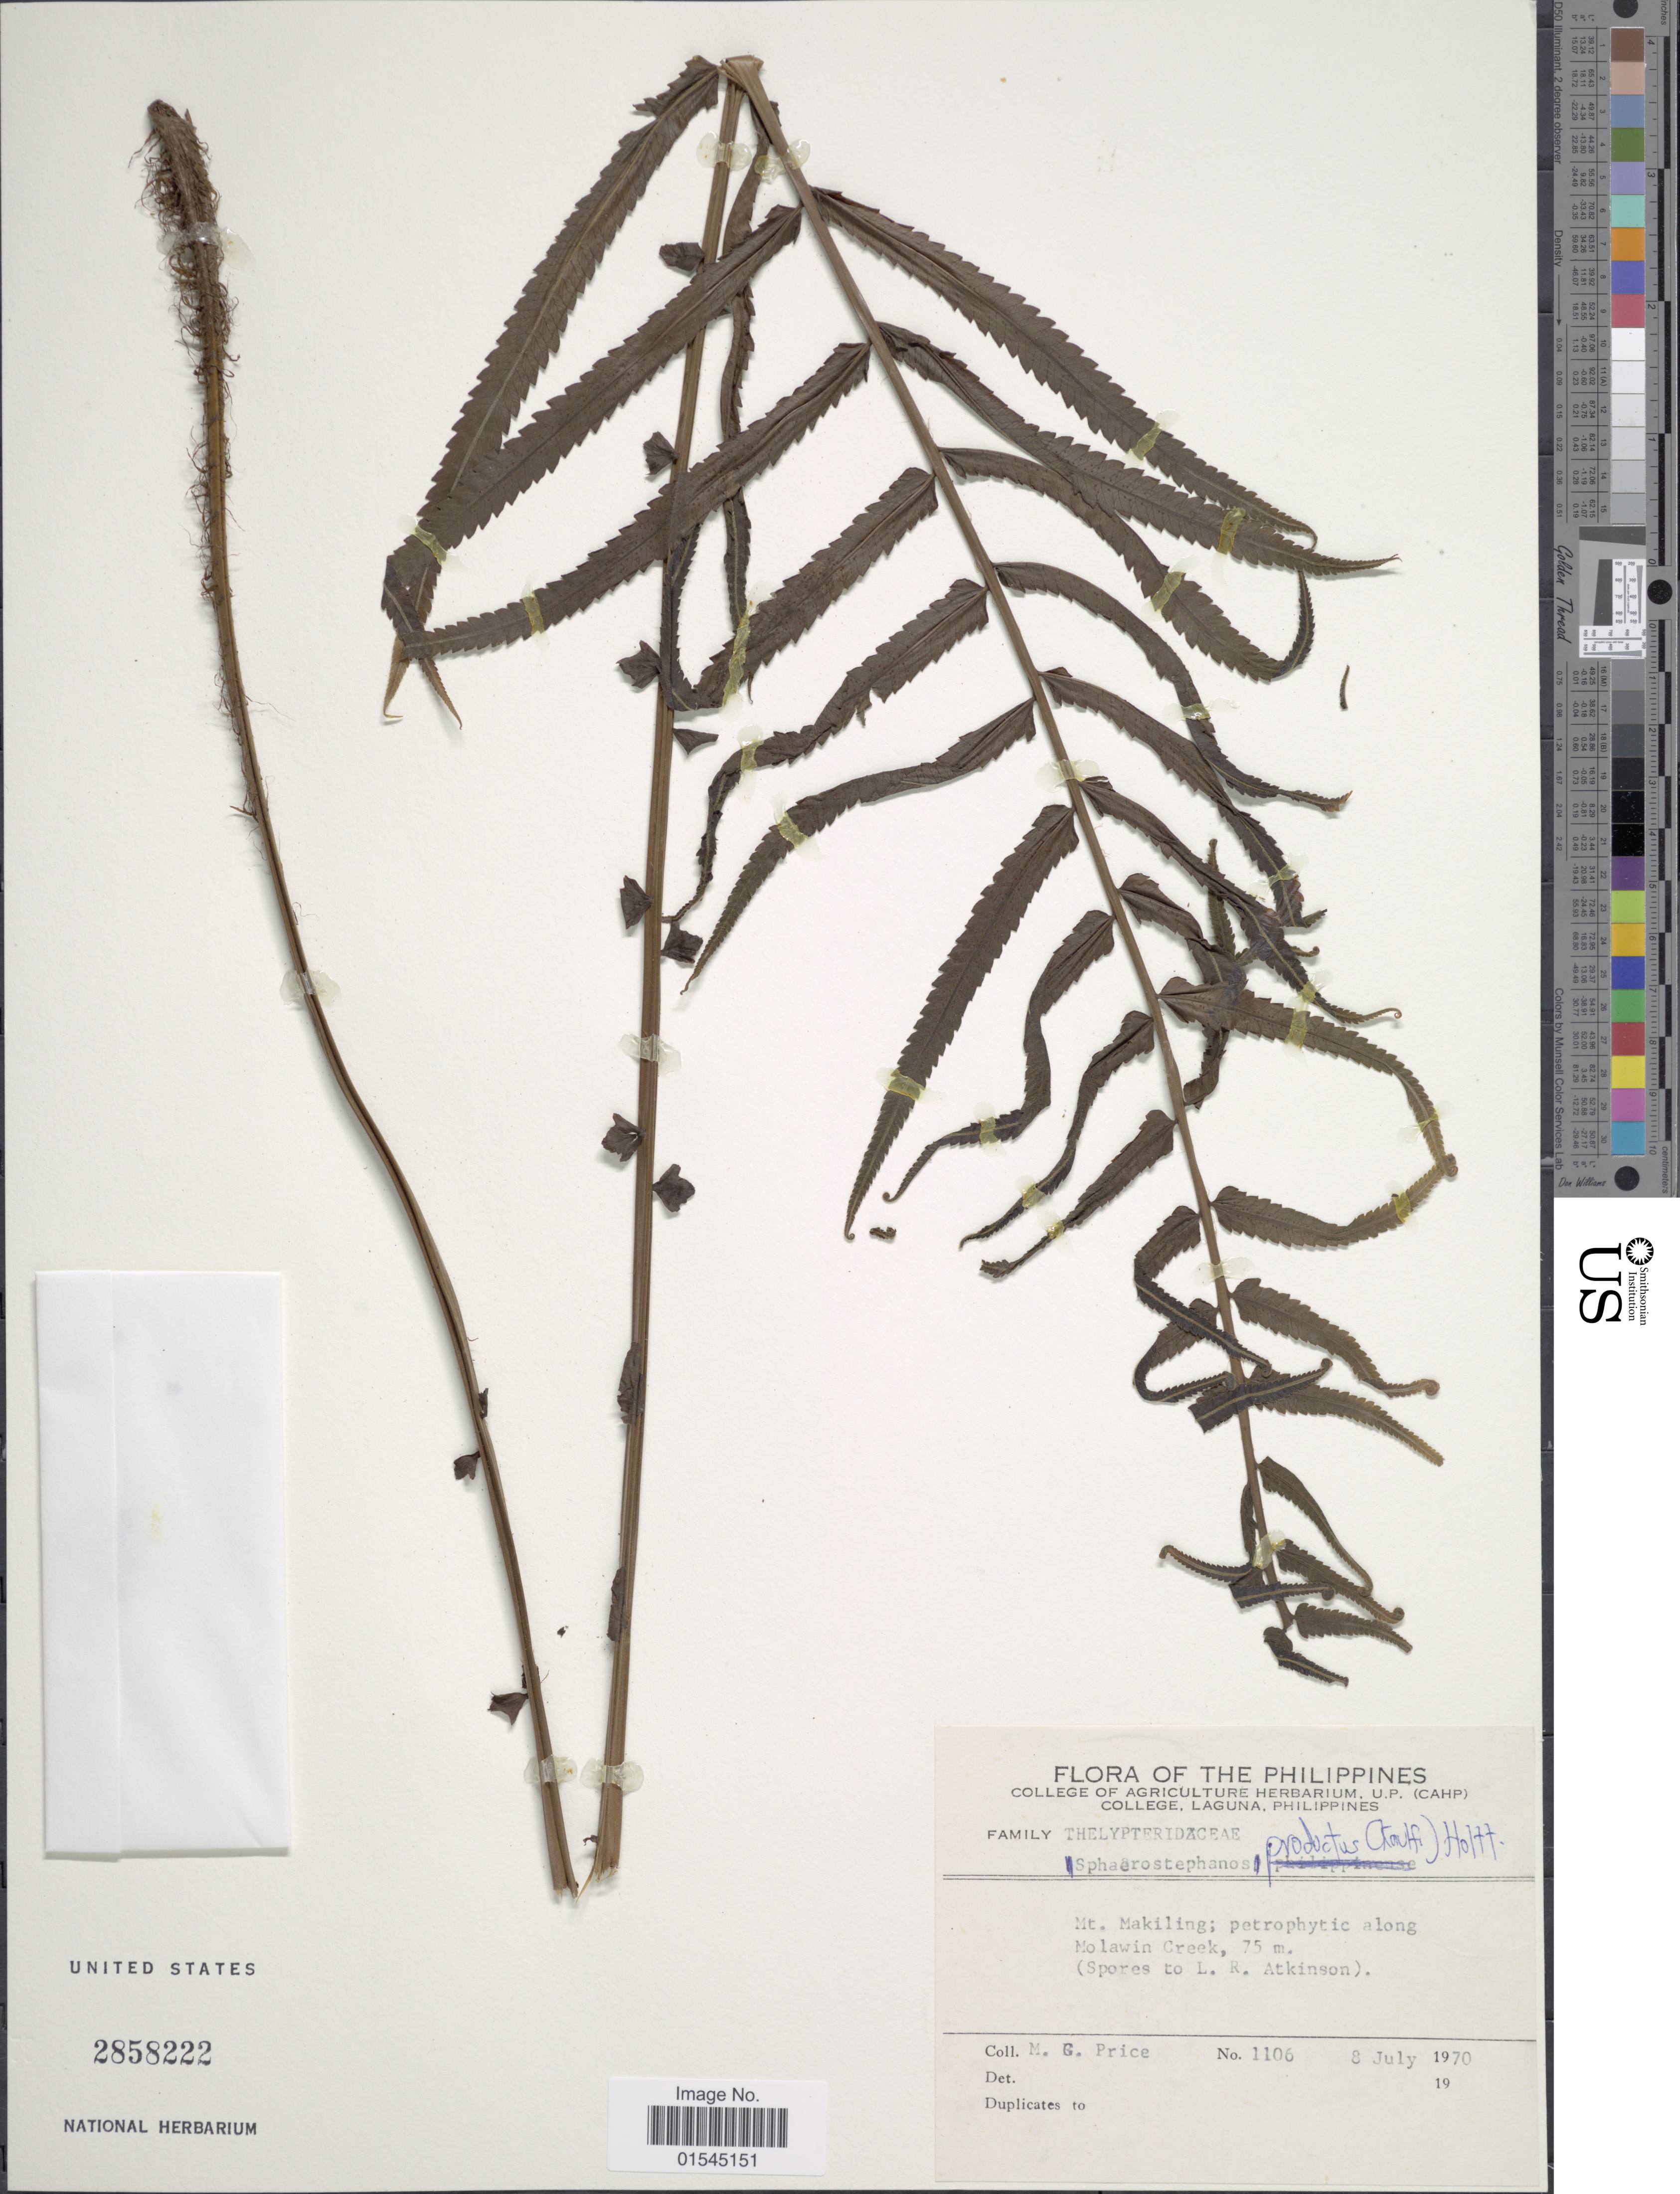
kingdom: Plantae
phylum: Tracheophyta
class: Polypodiopsida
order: Polypodiales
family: Thelypteridaceae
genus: Sphaerostephanos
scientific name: Sphaerostephanos productus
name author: (Kaulf.) Holttum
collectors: M. G. Price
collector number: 1106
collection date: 1970-07-08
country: Philippines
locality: Mt. Makiling; petrophytic along Molawin Creek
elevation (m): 75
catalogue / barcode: US 2858222